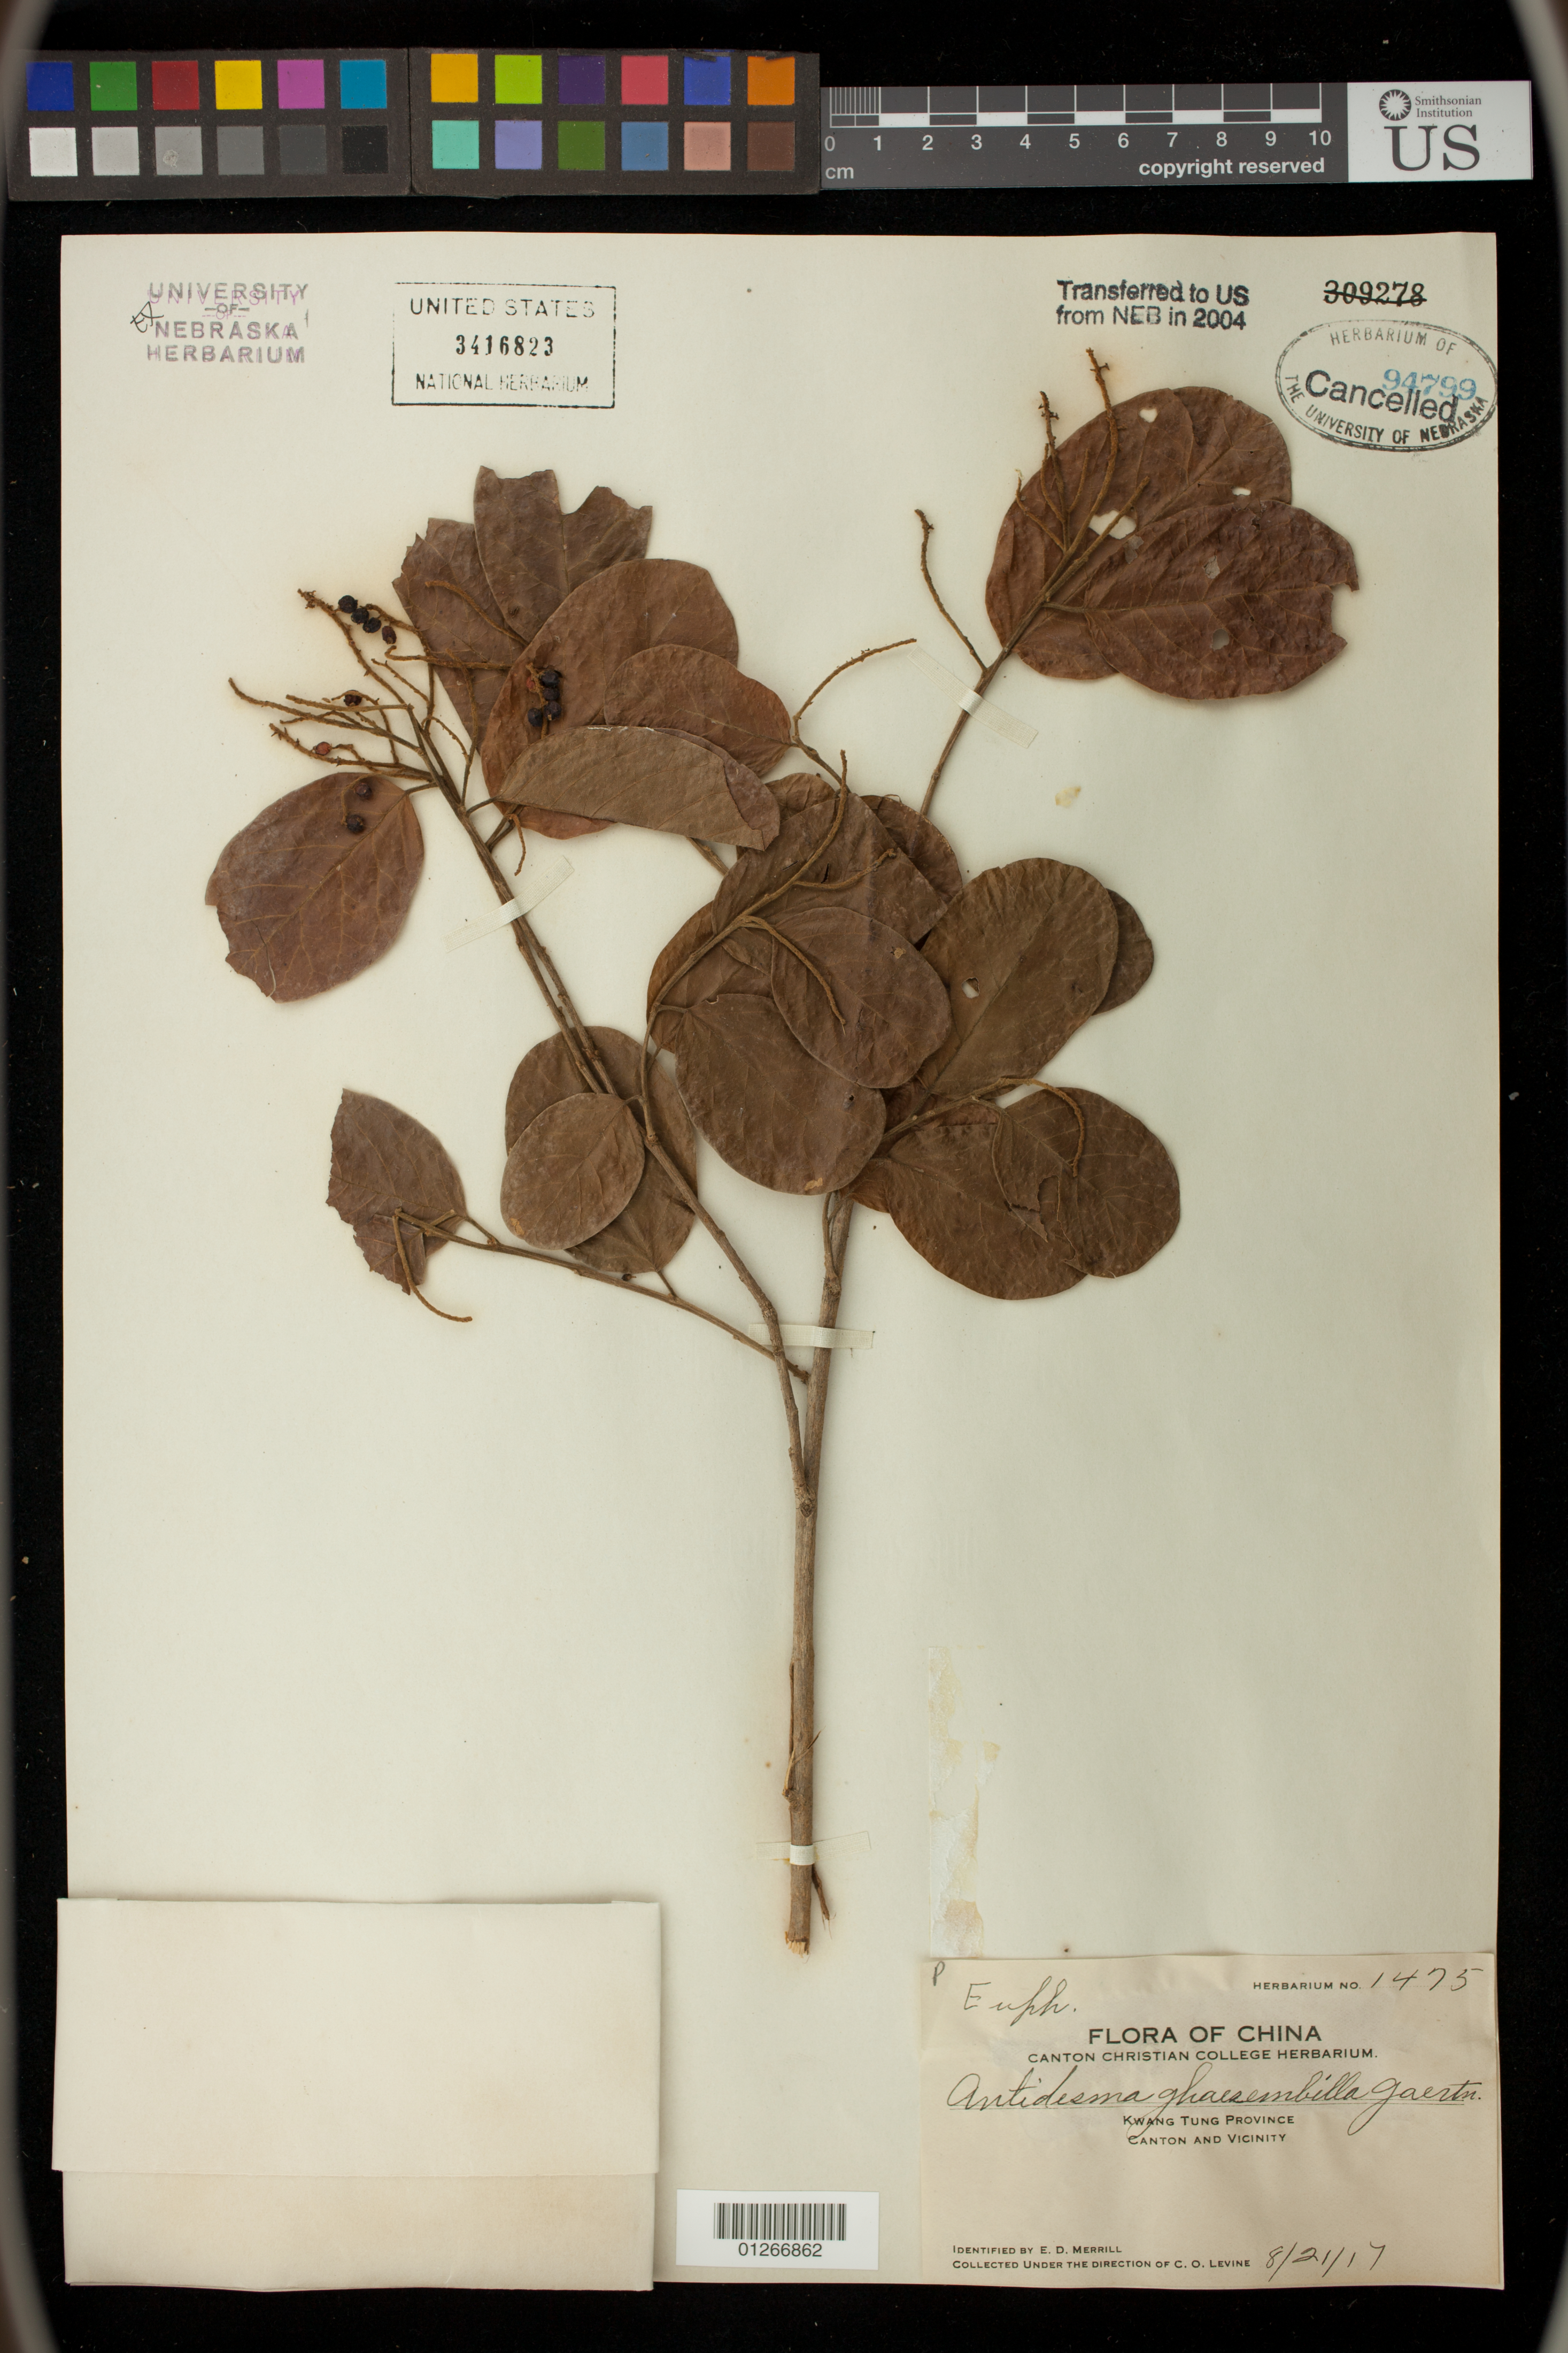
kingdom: Plantae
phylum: Tracheophyta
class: Magnoliopsida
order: Malpighiales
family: Phyllanthaceae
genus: Antidesma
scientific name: Antidesma ghaesembilla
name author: Gaertn.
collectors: C. O. Levine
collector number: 1475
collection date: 1917-08-21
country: China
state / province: Guangdong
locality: Canton and vicinity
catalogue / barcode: US 3416823